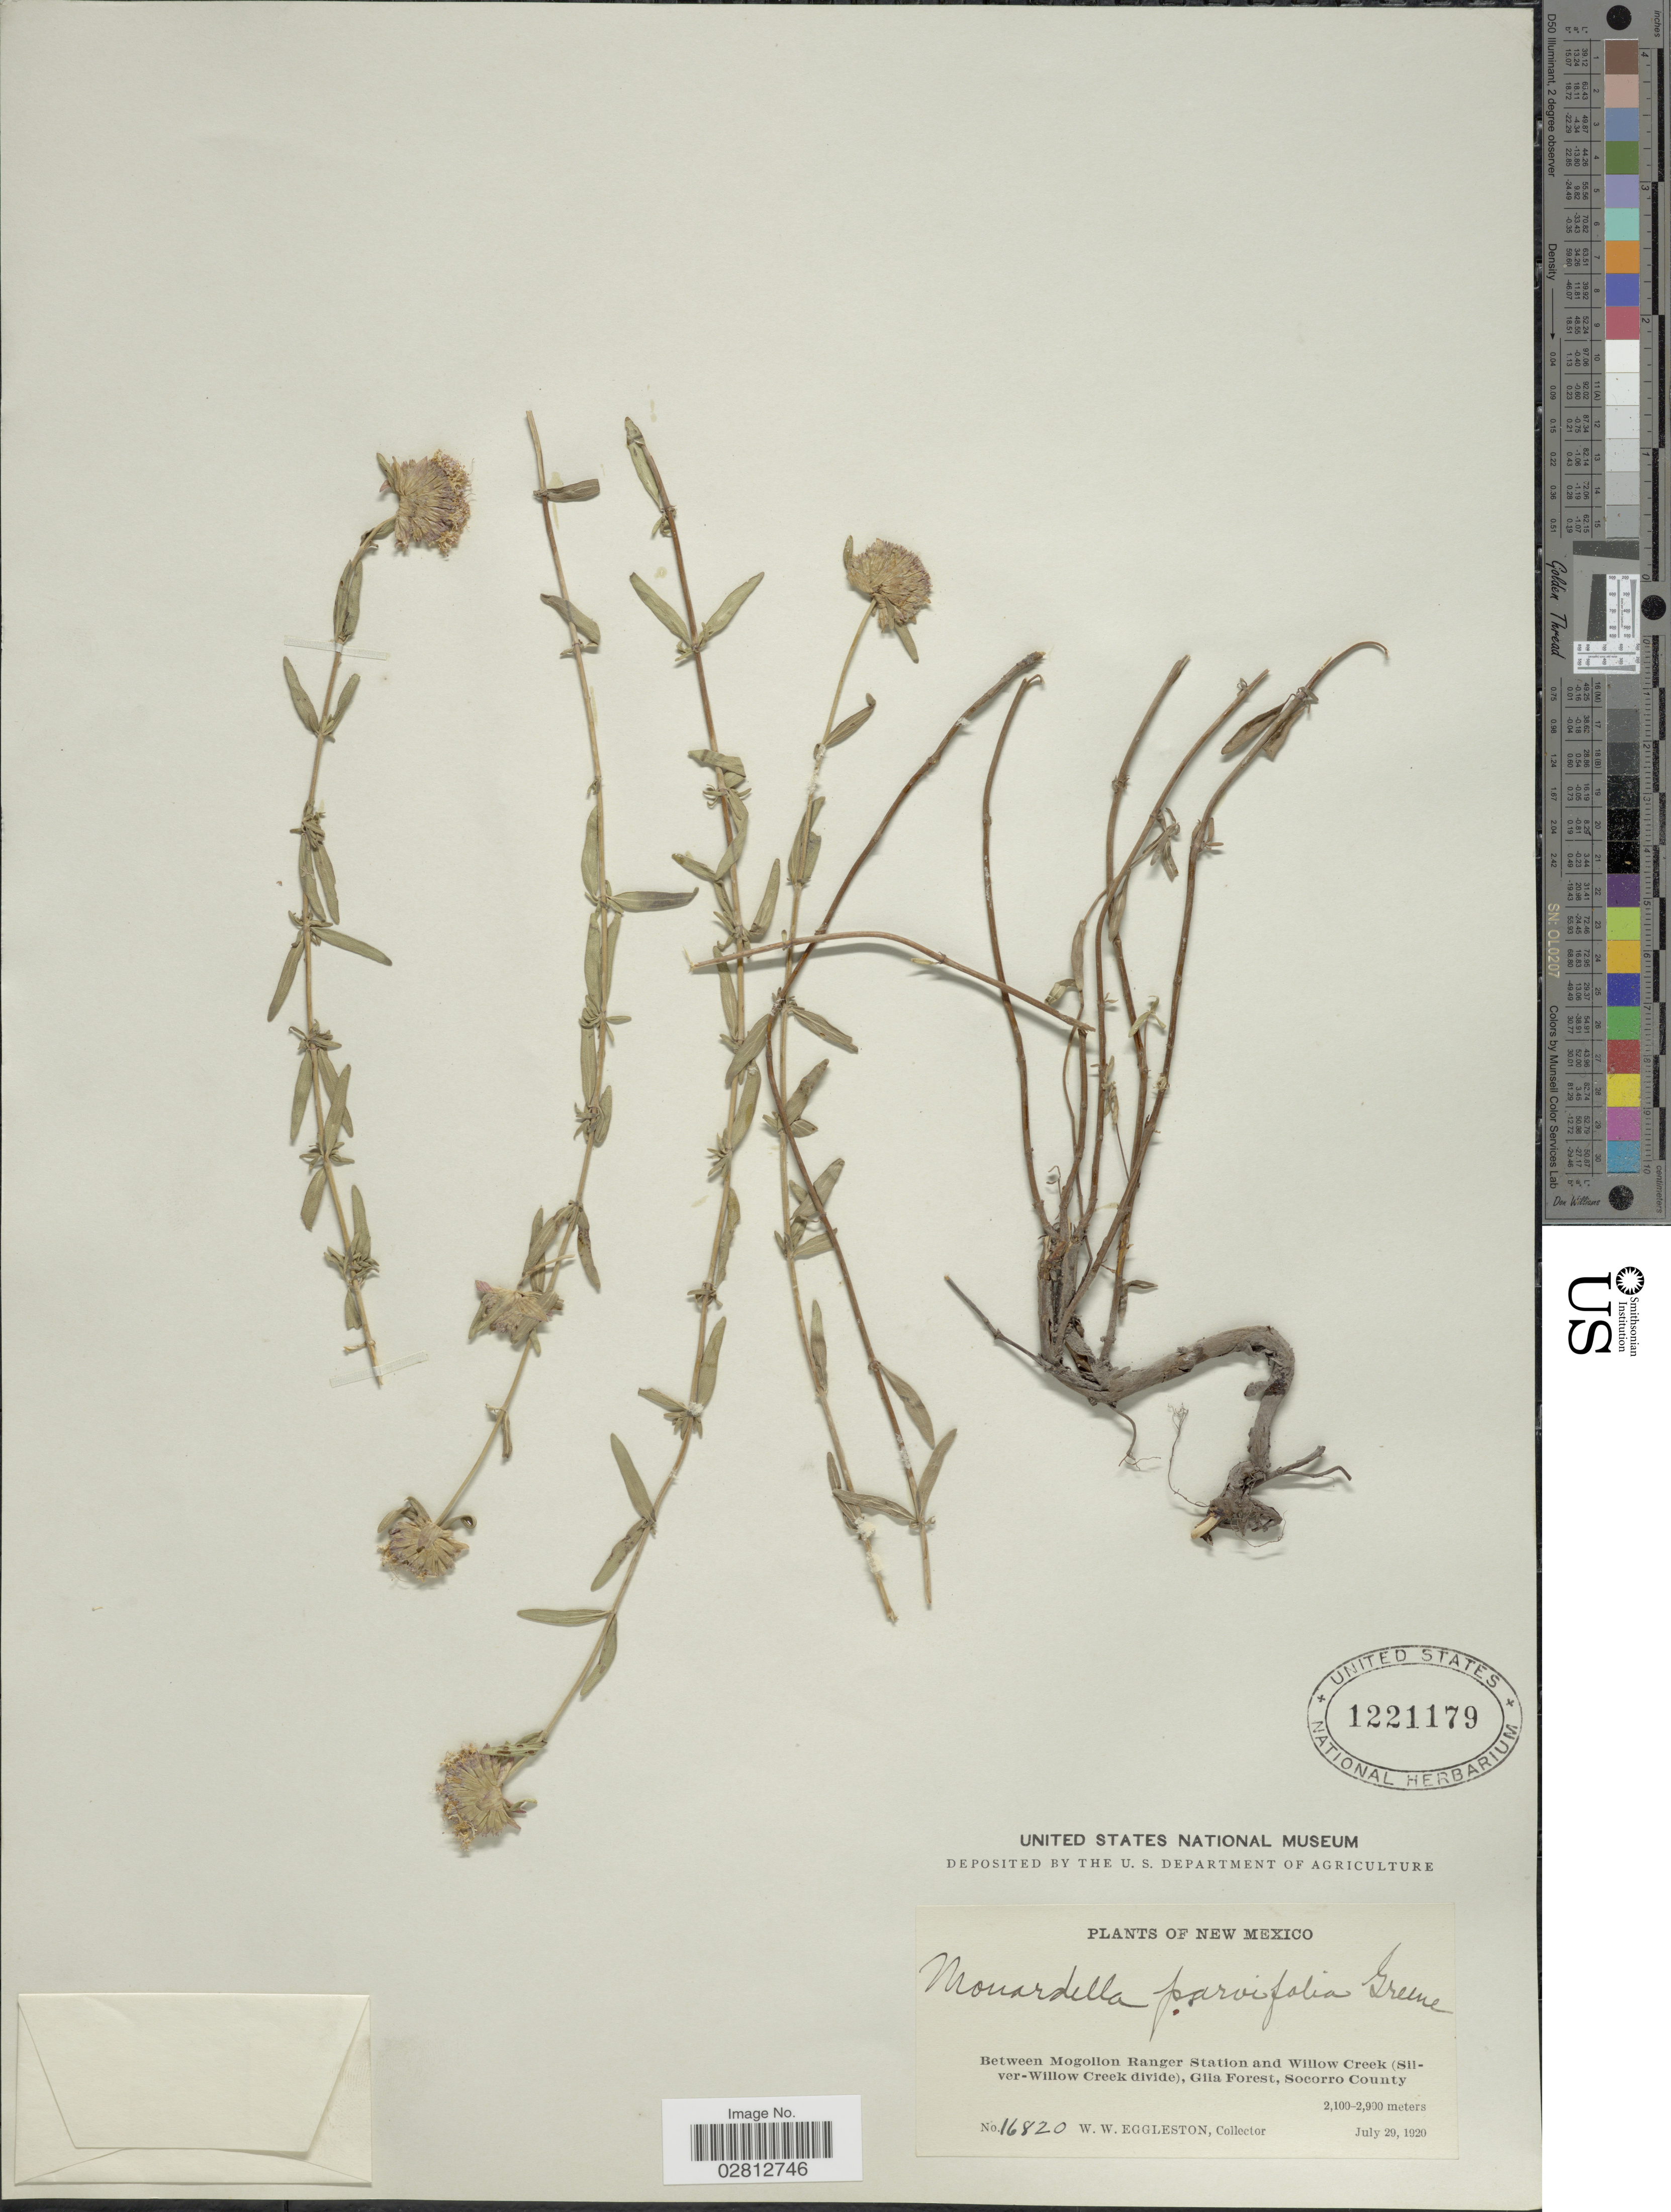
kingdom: Plantae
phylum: Tracheophyta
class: Magnoliopsida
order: Lamiales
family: Lamiaceae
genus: Monardella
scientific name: Monardella parvifolia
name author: Greene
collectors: W. W. Eggleston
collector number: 16820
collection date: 1920-07-29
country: United States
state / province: New Mexico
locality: Between Mogollon Ranger Station and Willow Creek (Silver-Willow Creek divide), Gila Forest, Socorro Forest.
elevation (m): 2100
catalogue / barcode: US 1221179